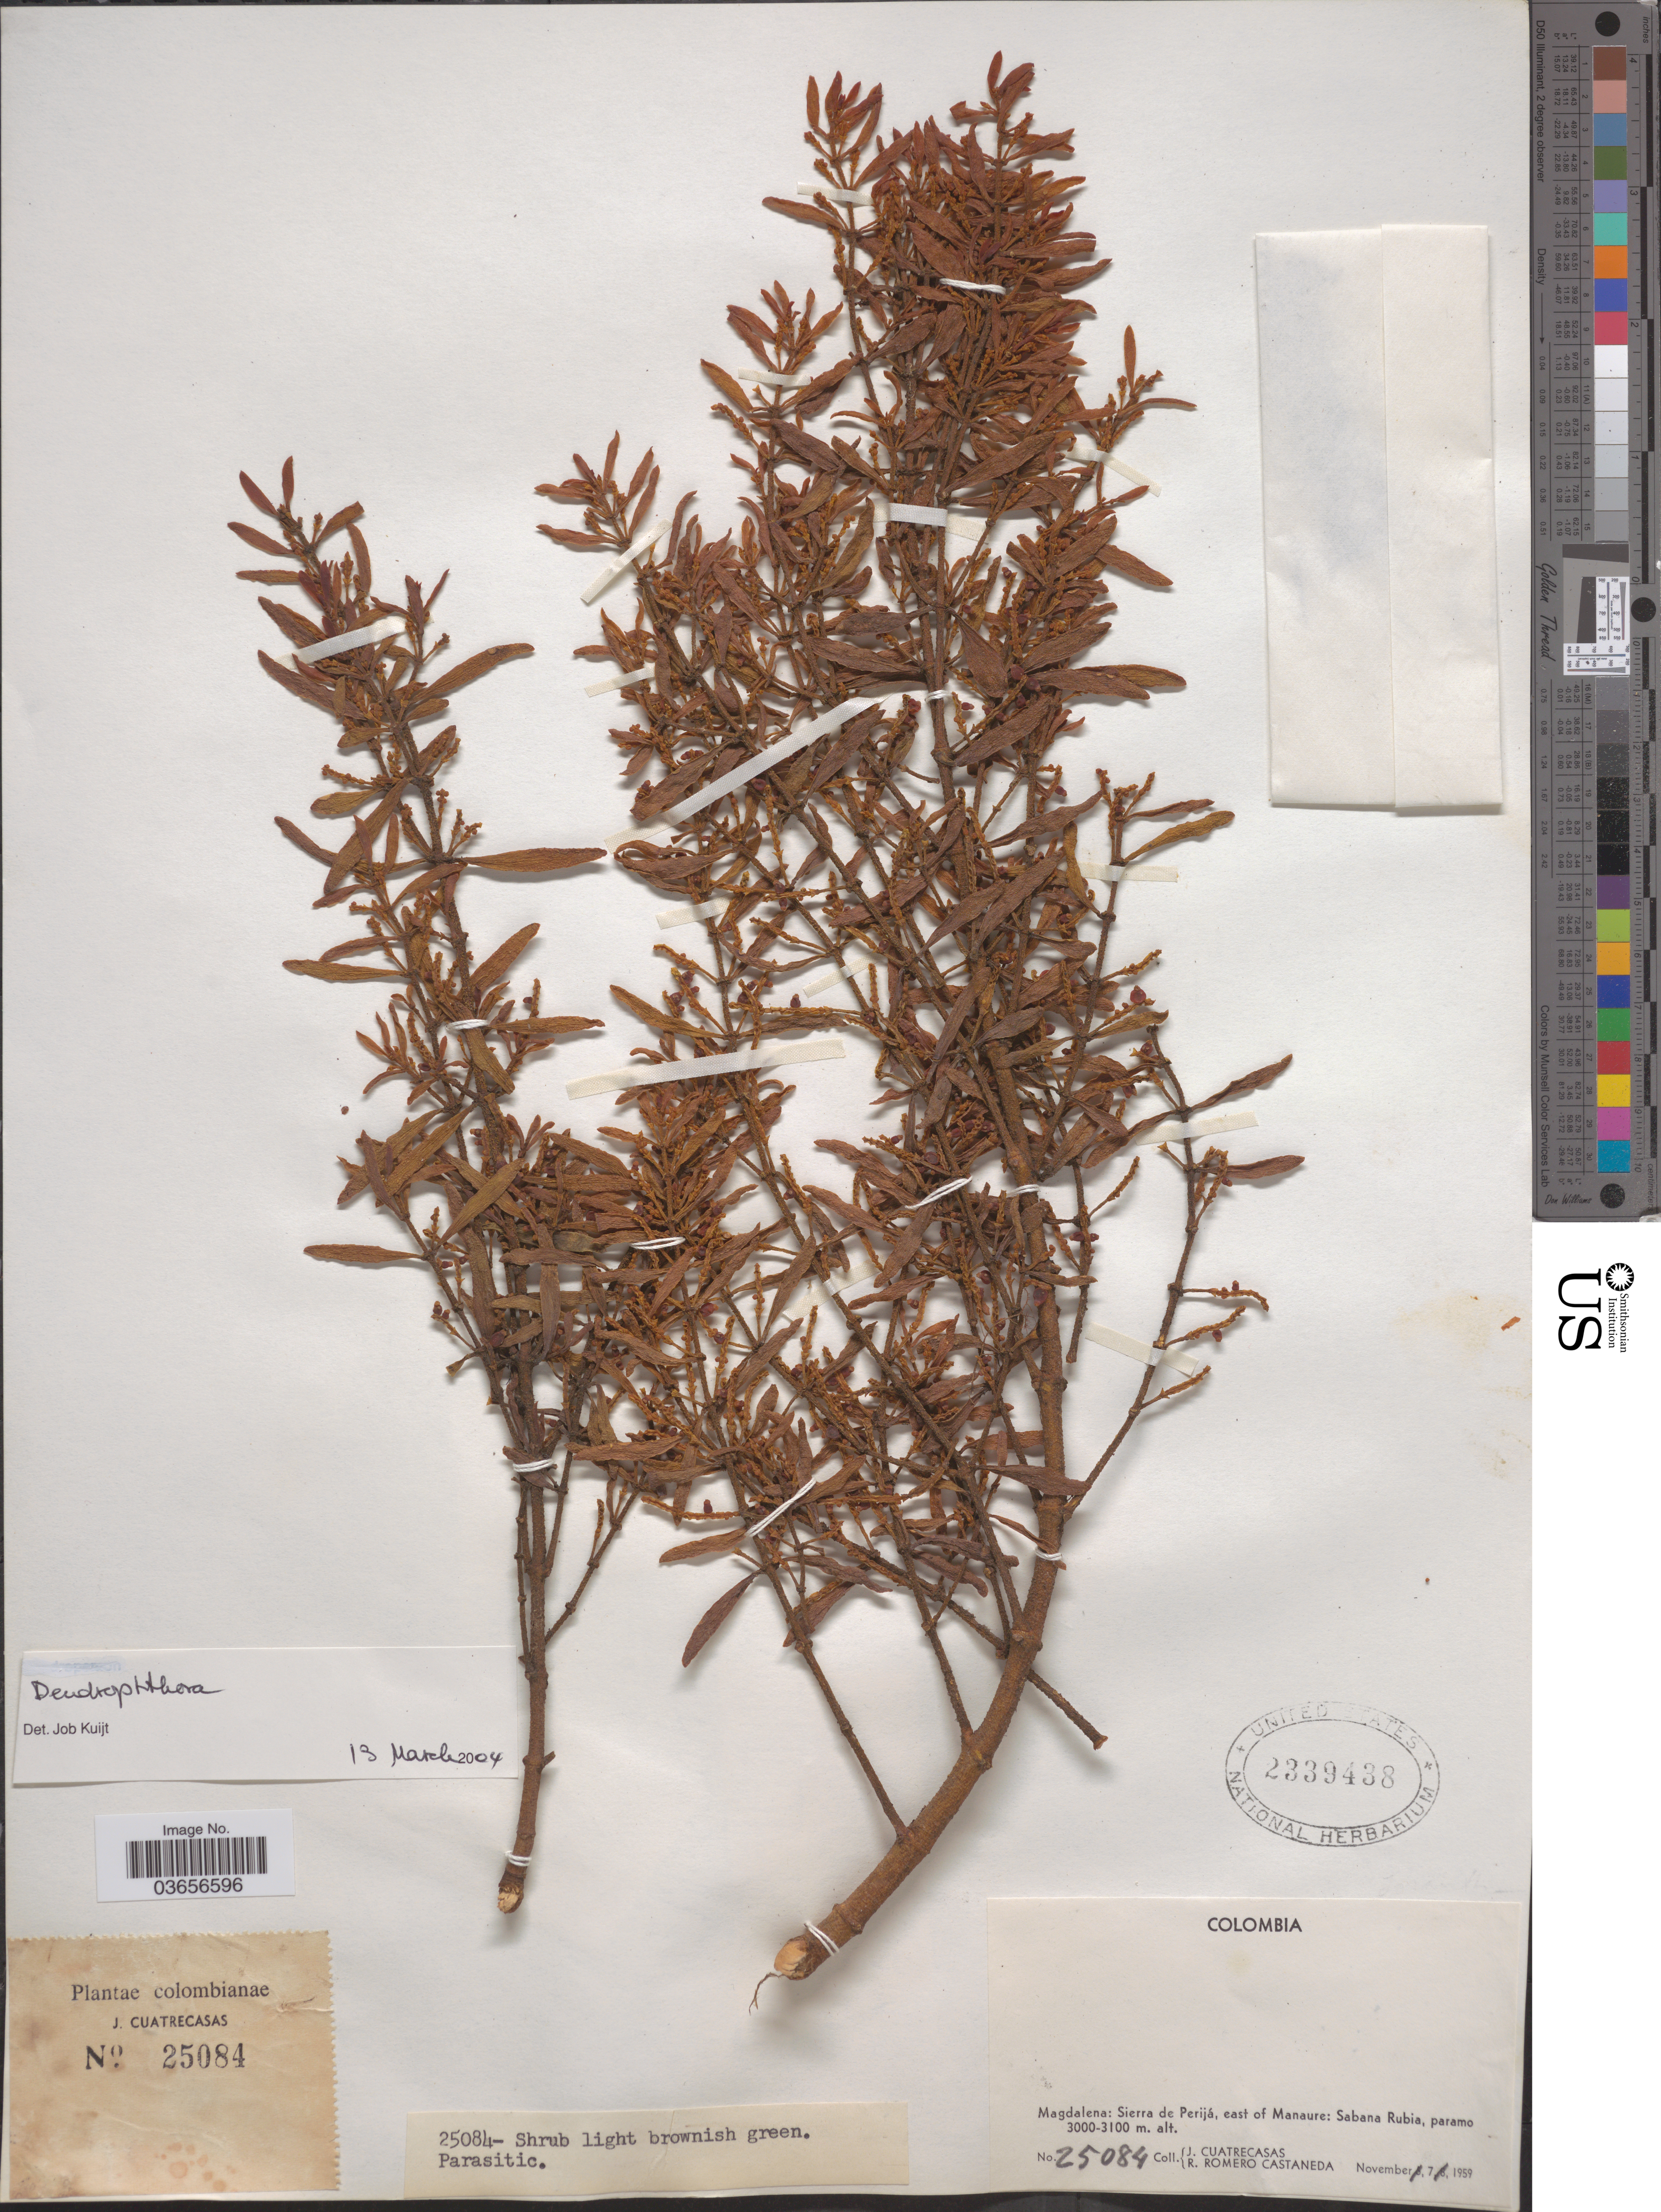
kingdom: Plantae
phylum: Tracheophyta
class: Magnoliopsida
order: Santalales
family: Viscaceae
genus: Dendrophthora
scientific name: Dendrophthora sp.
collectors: J. Cuatrecasas & R. Romero Castañeda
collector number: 25084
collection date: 1959-11-07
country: Colombia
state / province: Magdalena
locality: Sierra de Perijá, east of Manaure: Sabana Rubia, paramo.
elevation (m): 3000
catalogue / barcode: US 2339438